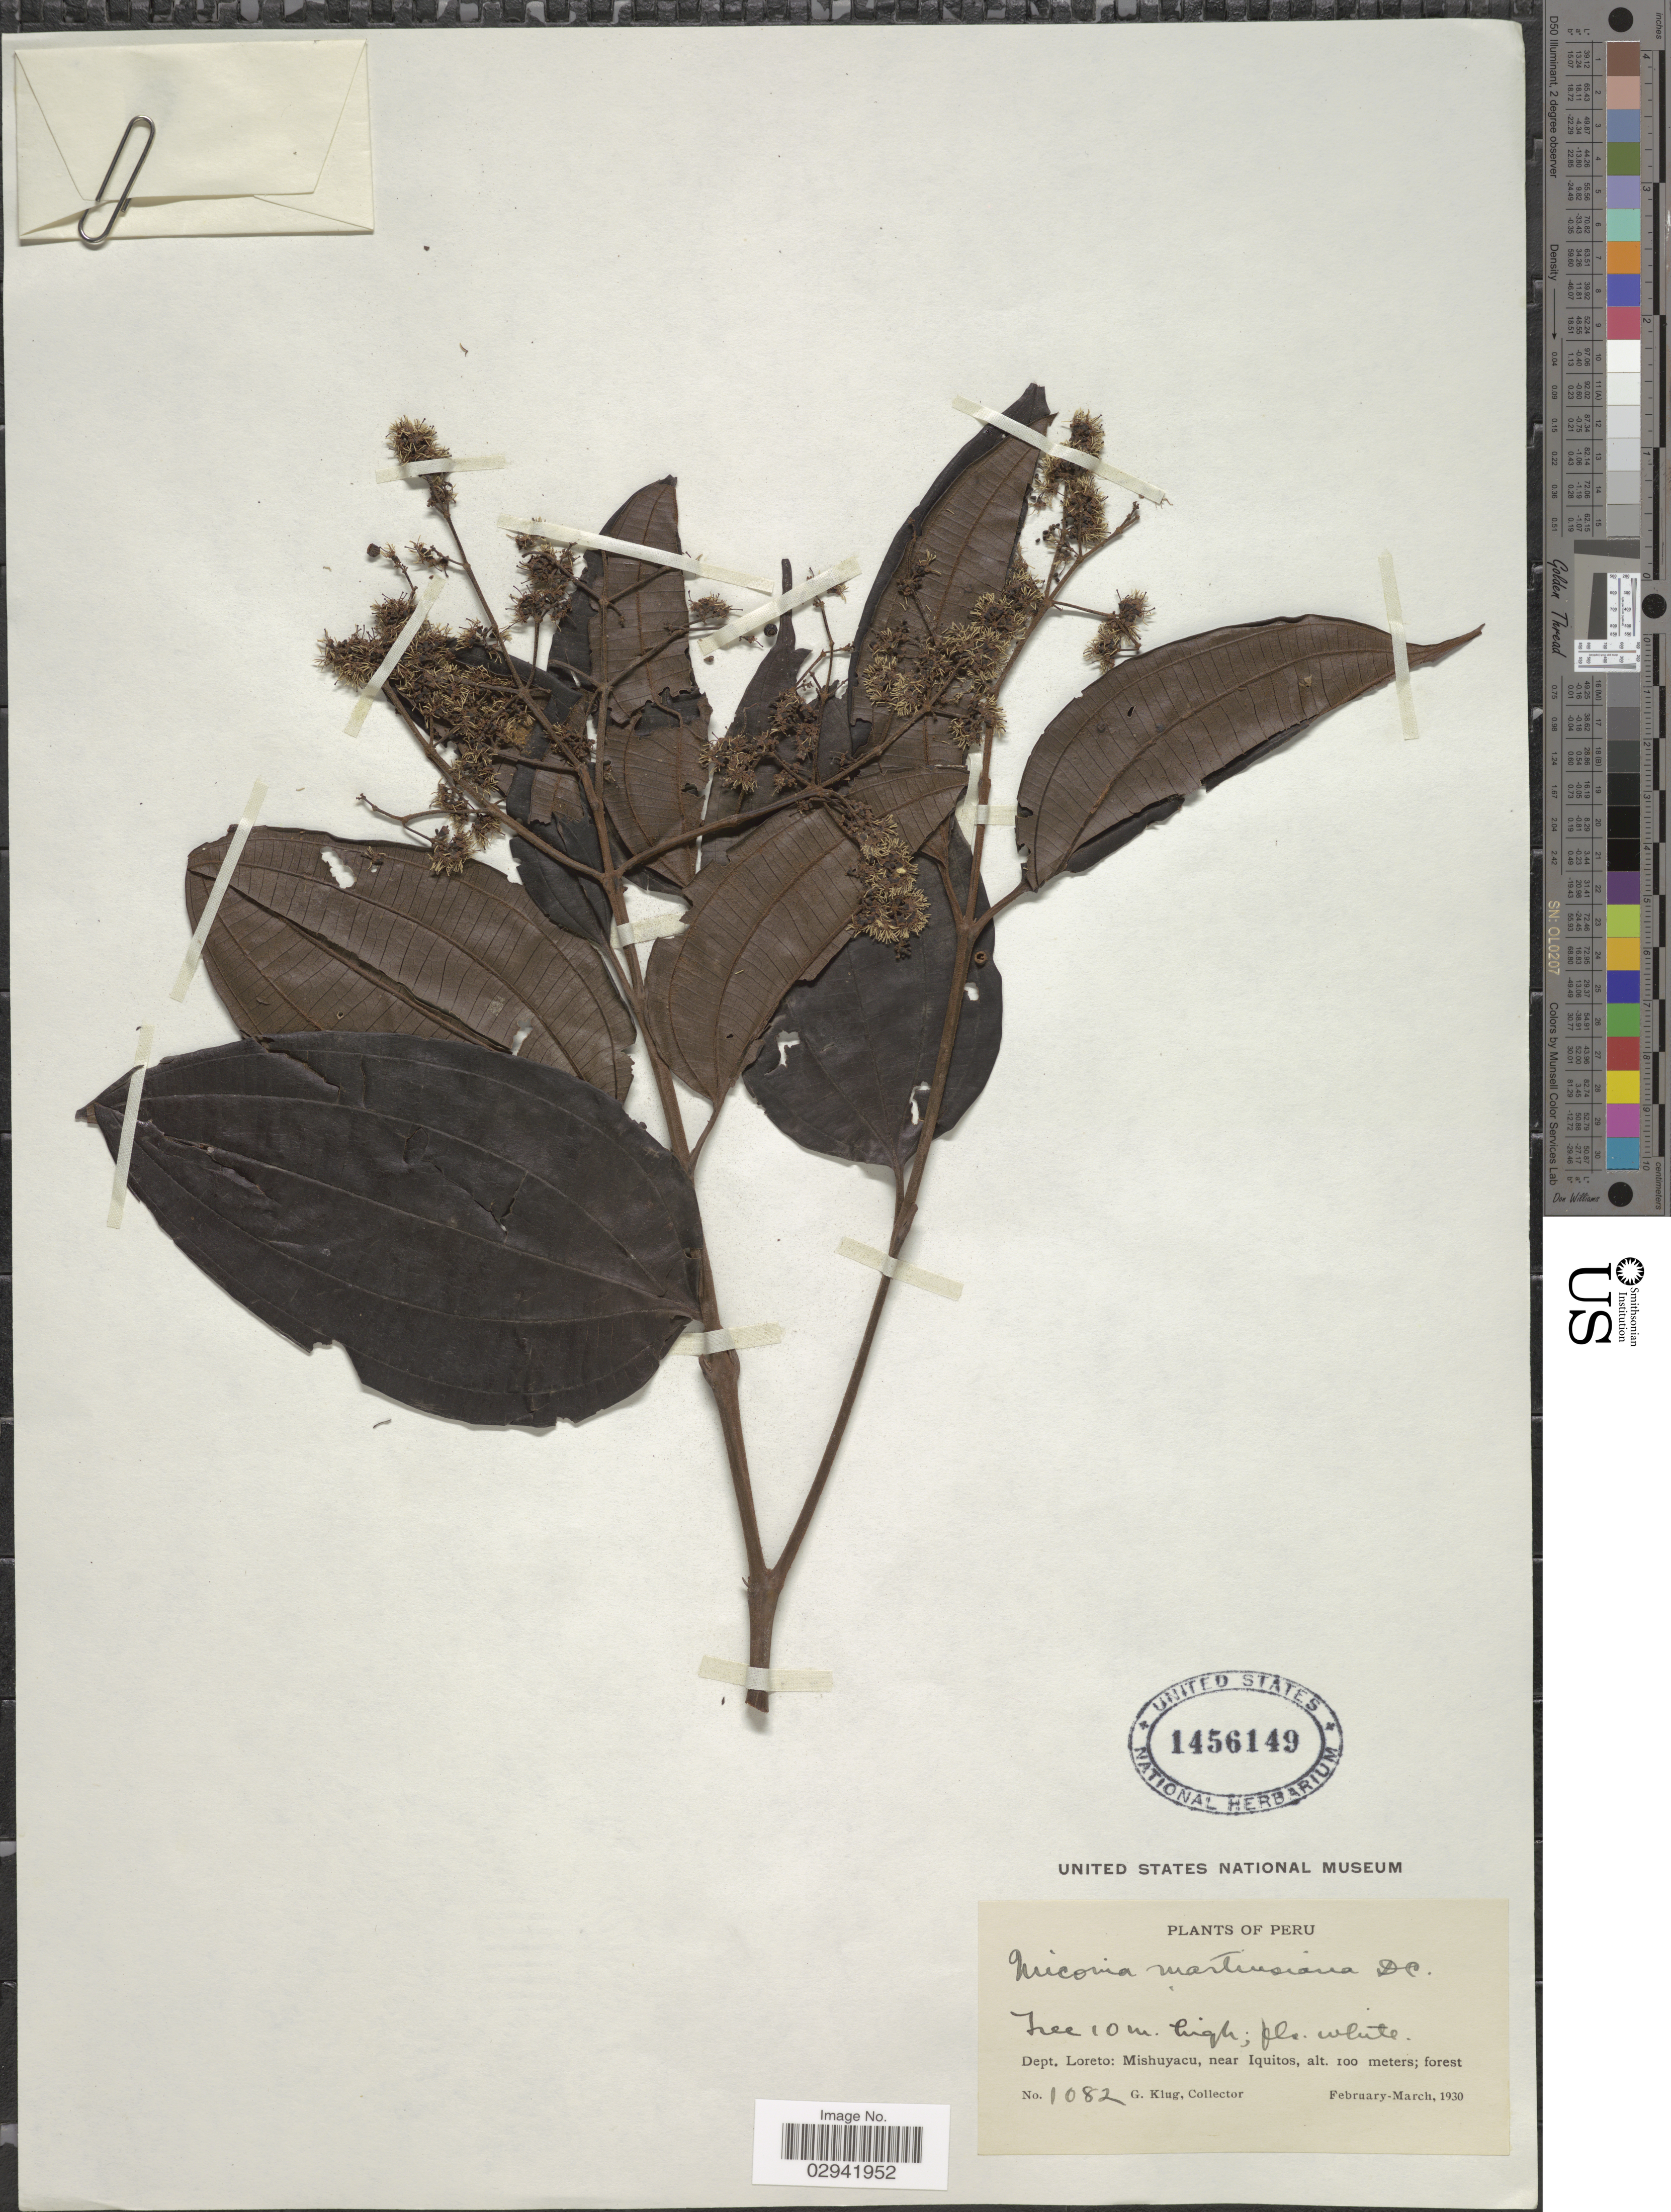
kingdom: Plantae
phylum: Tracheophyta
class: Magnoliopsida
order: Myrtales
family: Melastomataceae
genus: Miconia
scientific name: Miconia phaeophylla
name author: Triana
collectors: G. Klug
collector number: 1082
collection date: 1930-02/1930-03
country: Peru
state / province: Loreto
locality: Dept. Loreto: Mishuyacu, near Iquitos.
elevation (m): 100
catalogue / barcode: US 1456149